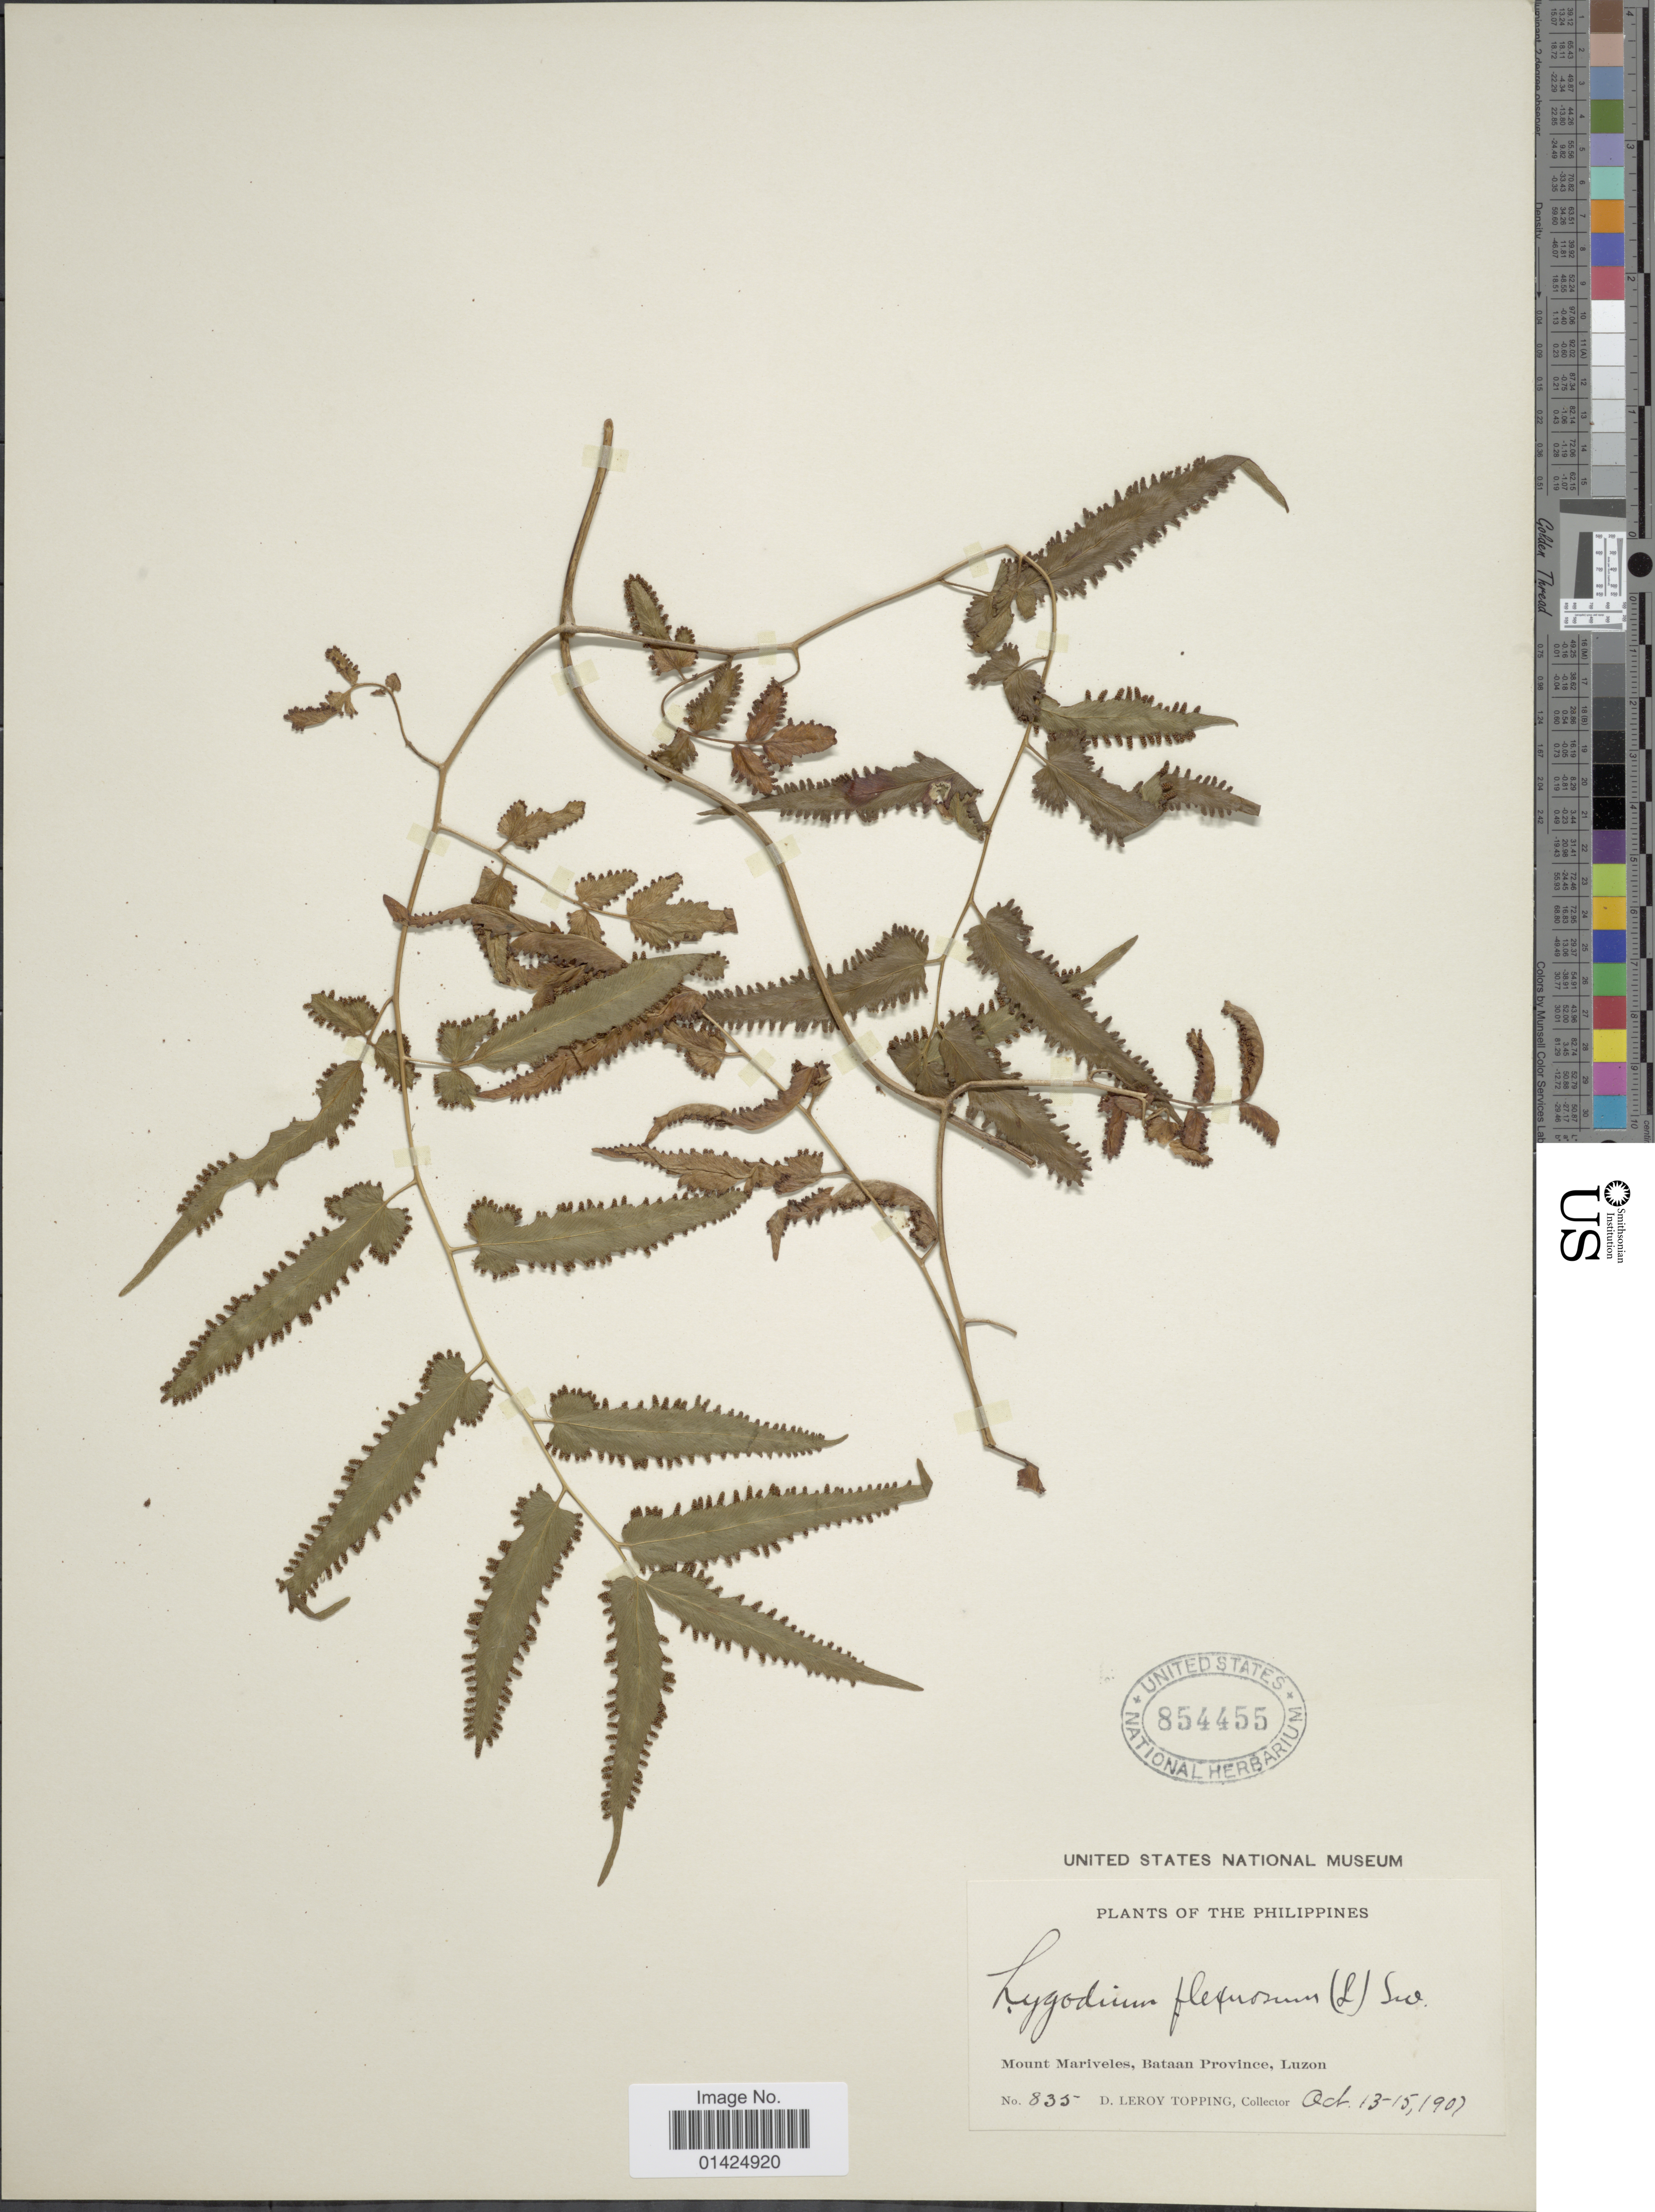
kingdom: Plantae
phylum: Tracheophyta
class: Polypodiopsida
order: Schizaeales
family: Lygodiaceae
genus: Lygodium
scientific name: Lygodium flexuosum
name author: Sw.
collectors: D. L. Topping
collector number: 835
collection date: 1907-10-13/1907-10-15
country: Philippines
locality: Mount Mariveles, Bataan Province,Luzon.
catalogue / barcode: US 854455